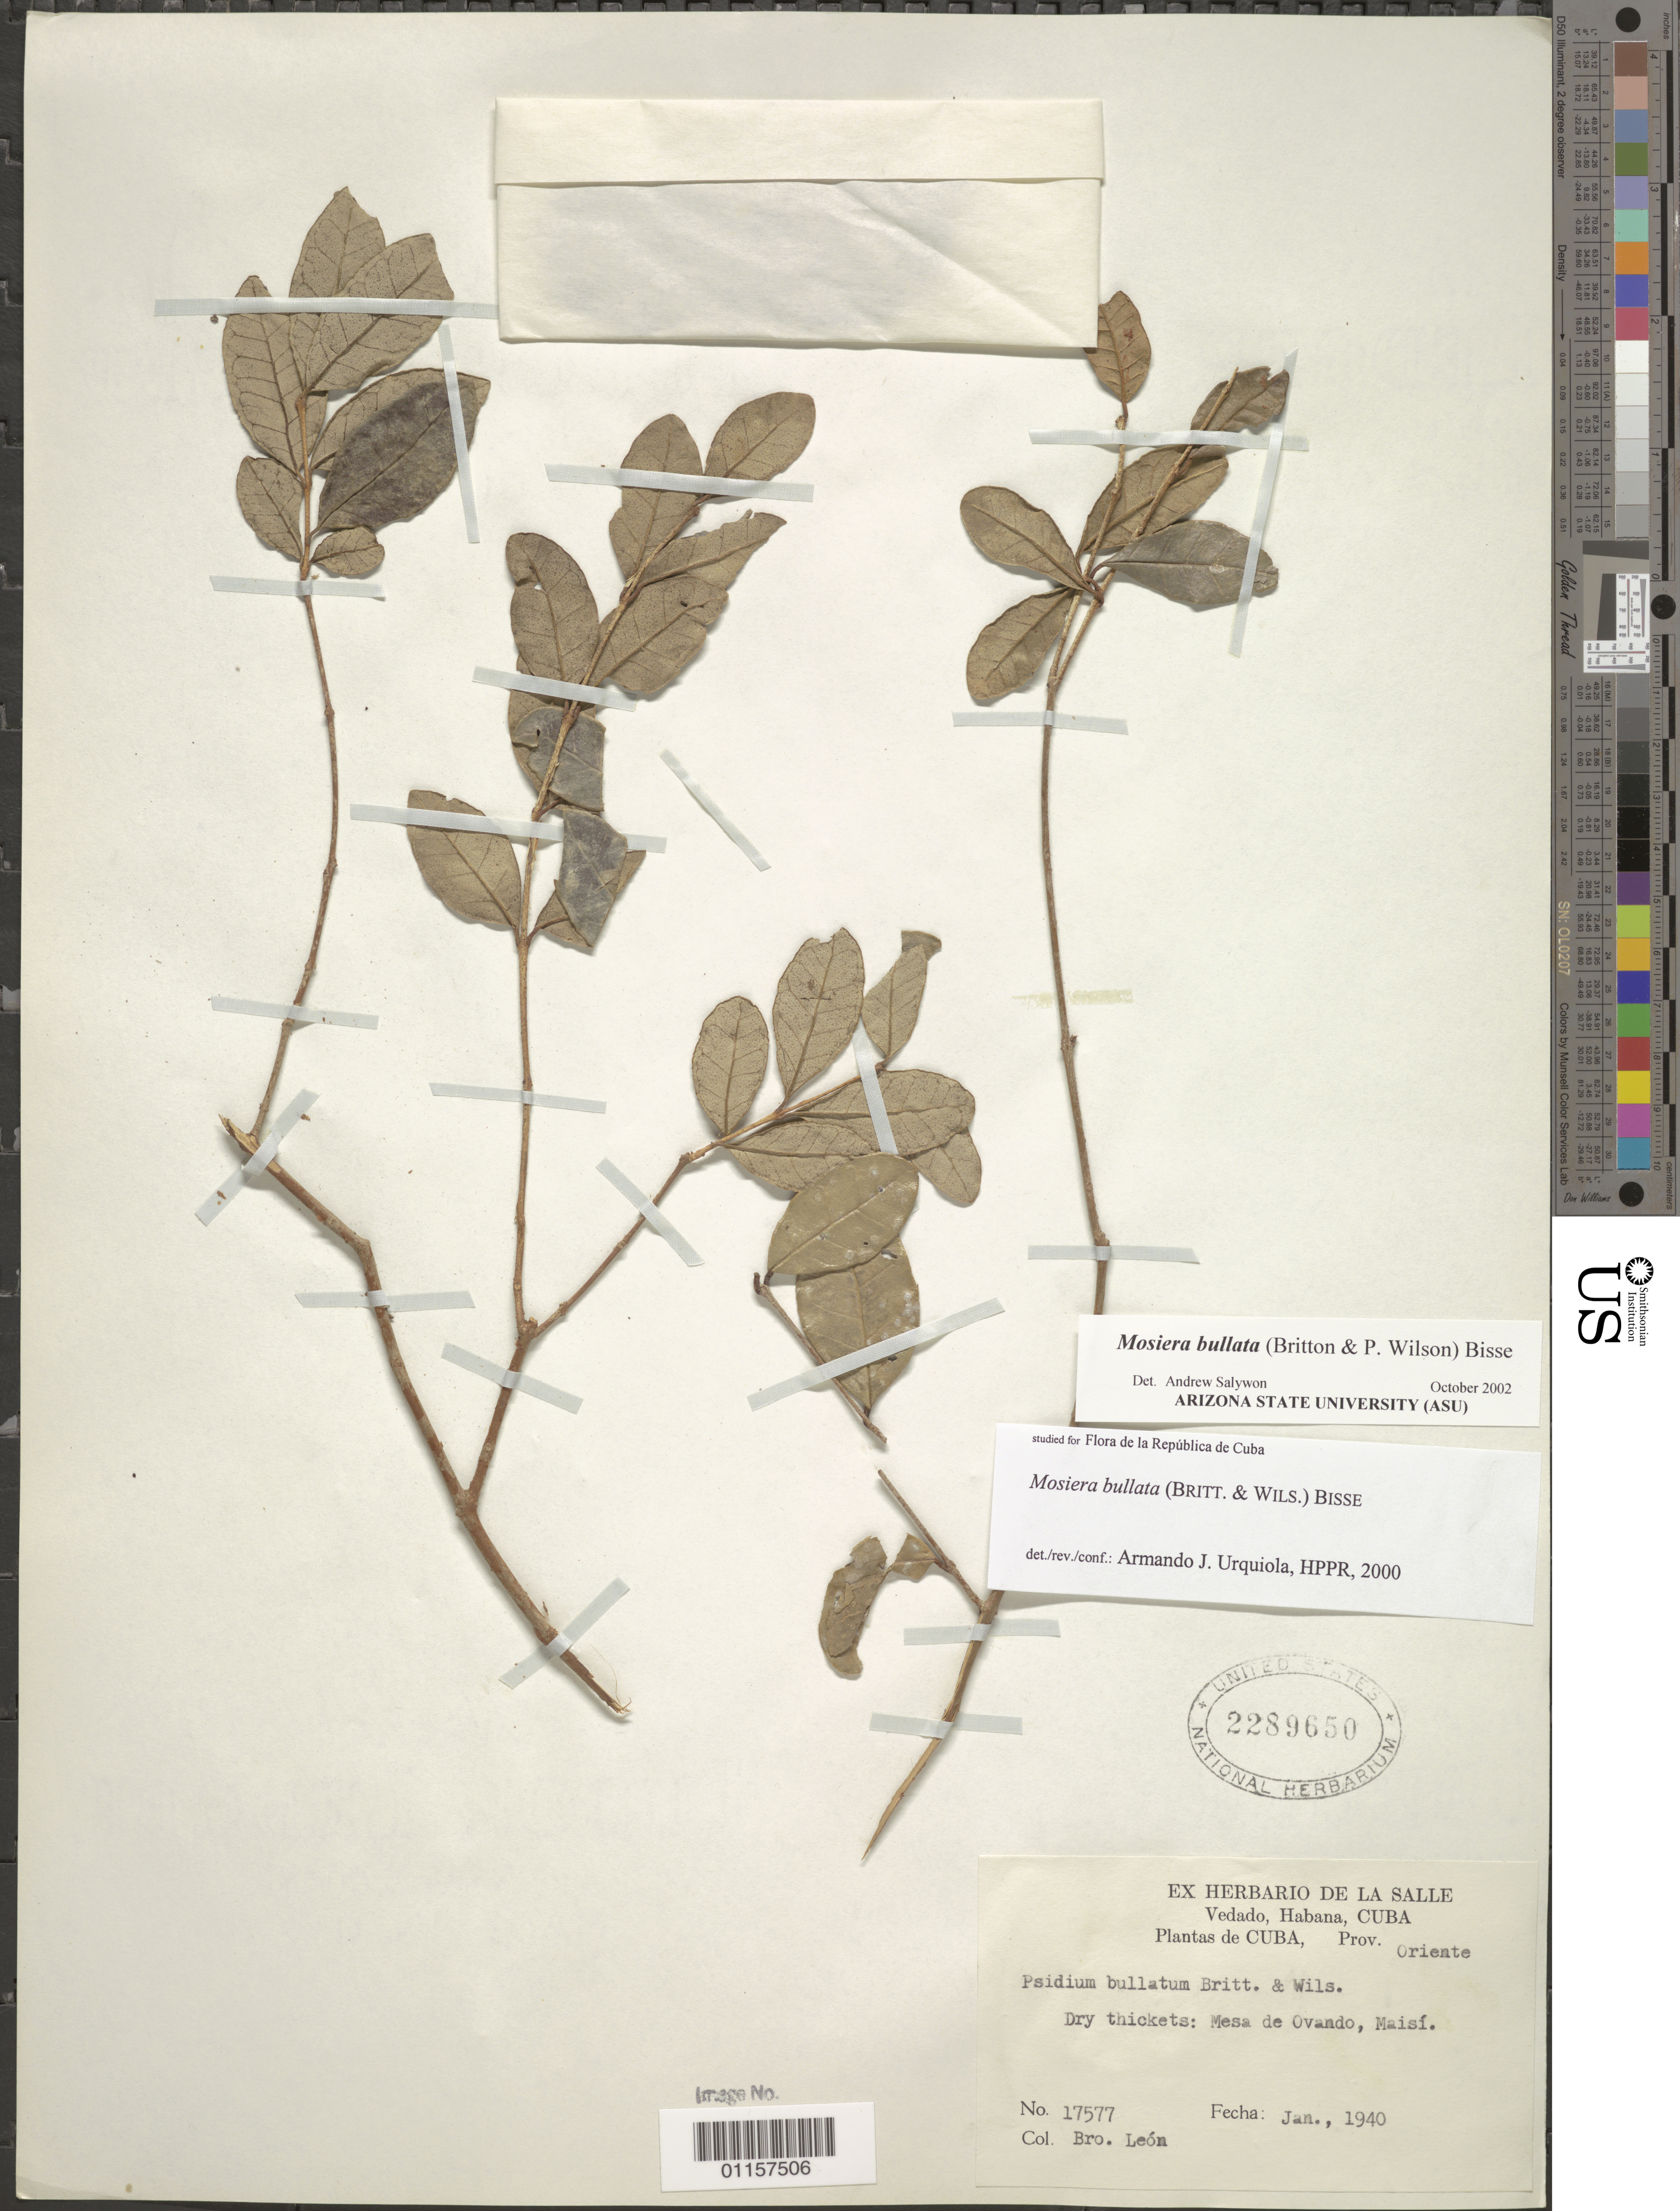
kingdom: Plantae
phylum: Tracheophyta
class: Magnoliopsida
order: Myrtales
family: Myrtaceae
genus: Mosiera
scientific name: Mosiera bullata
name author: (Britton & P. Wilson) Bisse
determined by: Salywon, A. M., (ASU)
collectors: Bro. León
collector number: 17577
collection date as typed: Jan 1940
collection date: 1940-01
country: Cuba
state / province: Guantanamo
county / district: Dry forest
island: Cuba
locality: Mesa de Ovando, Maisí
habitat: Dry thickets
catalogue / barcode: US 2289650